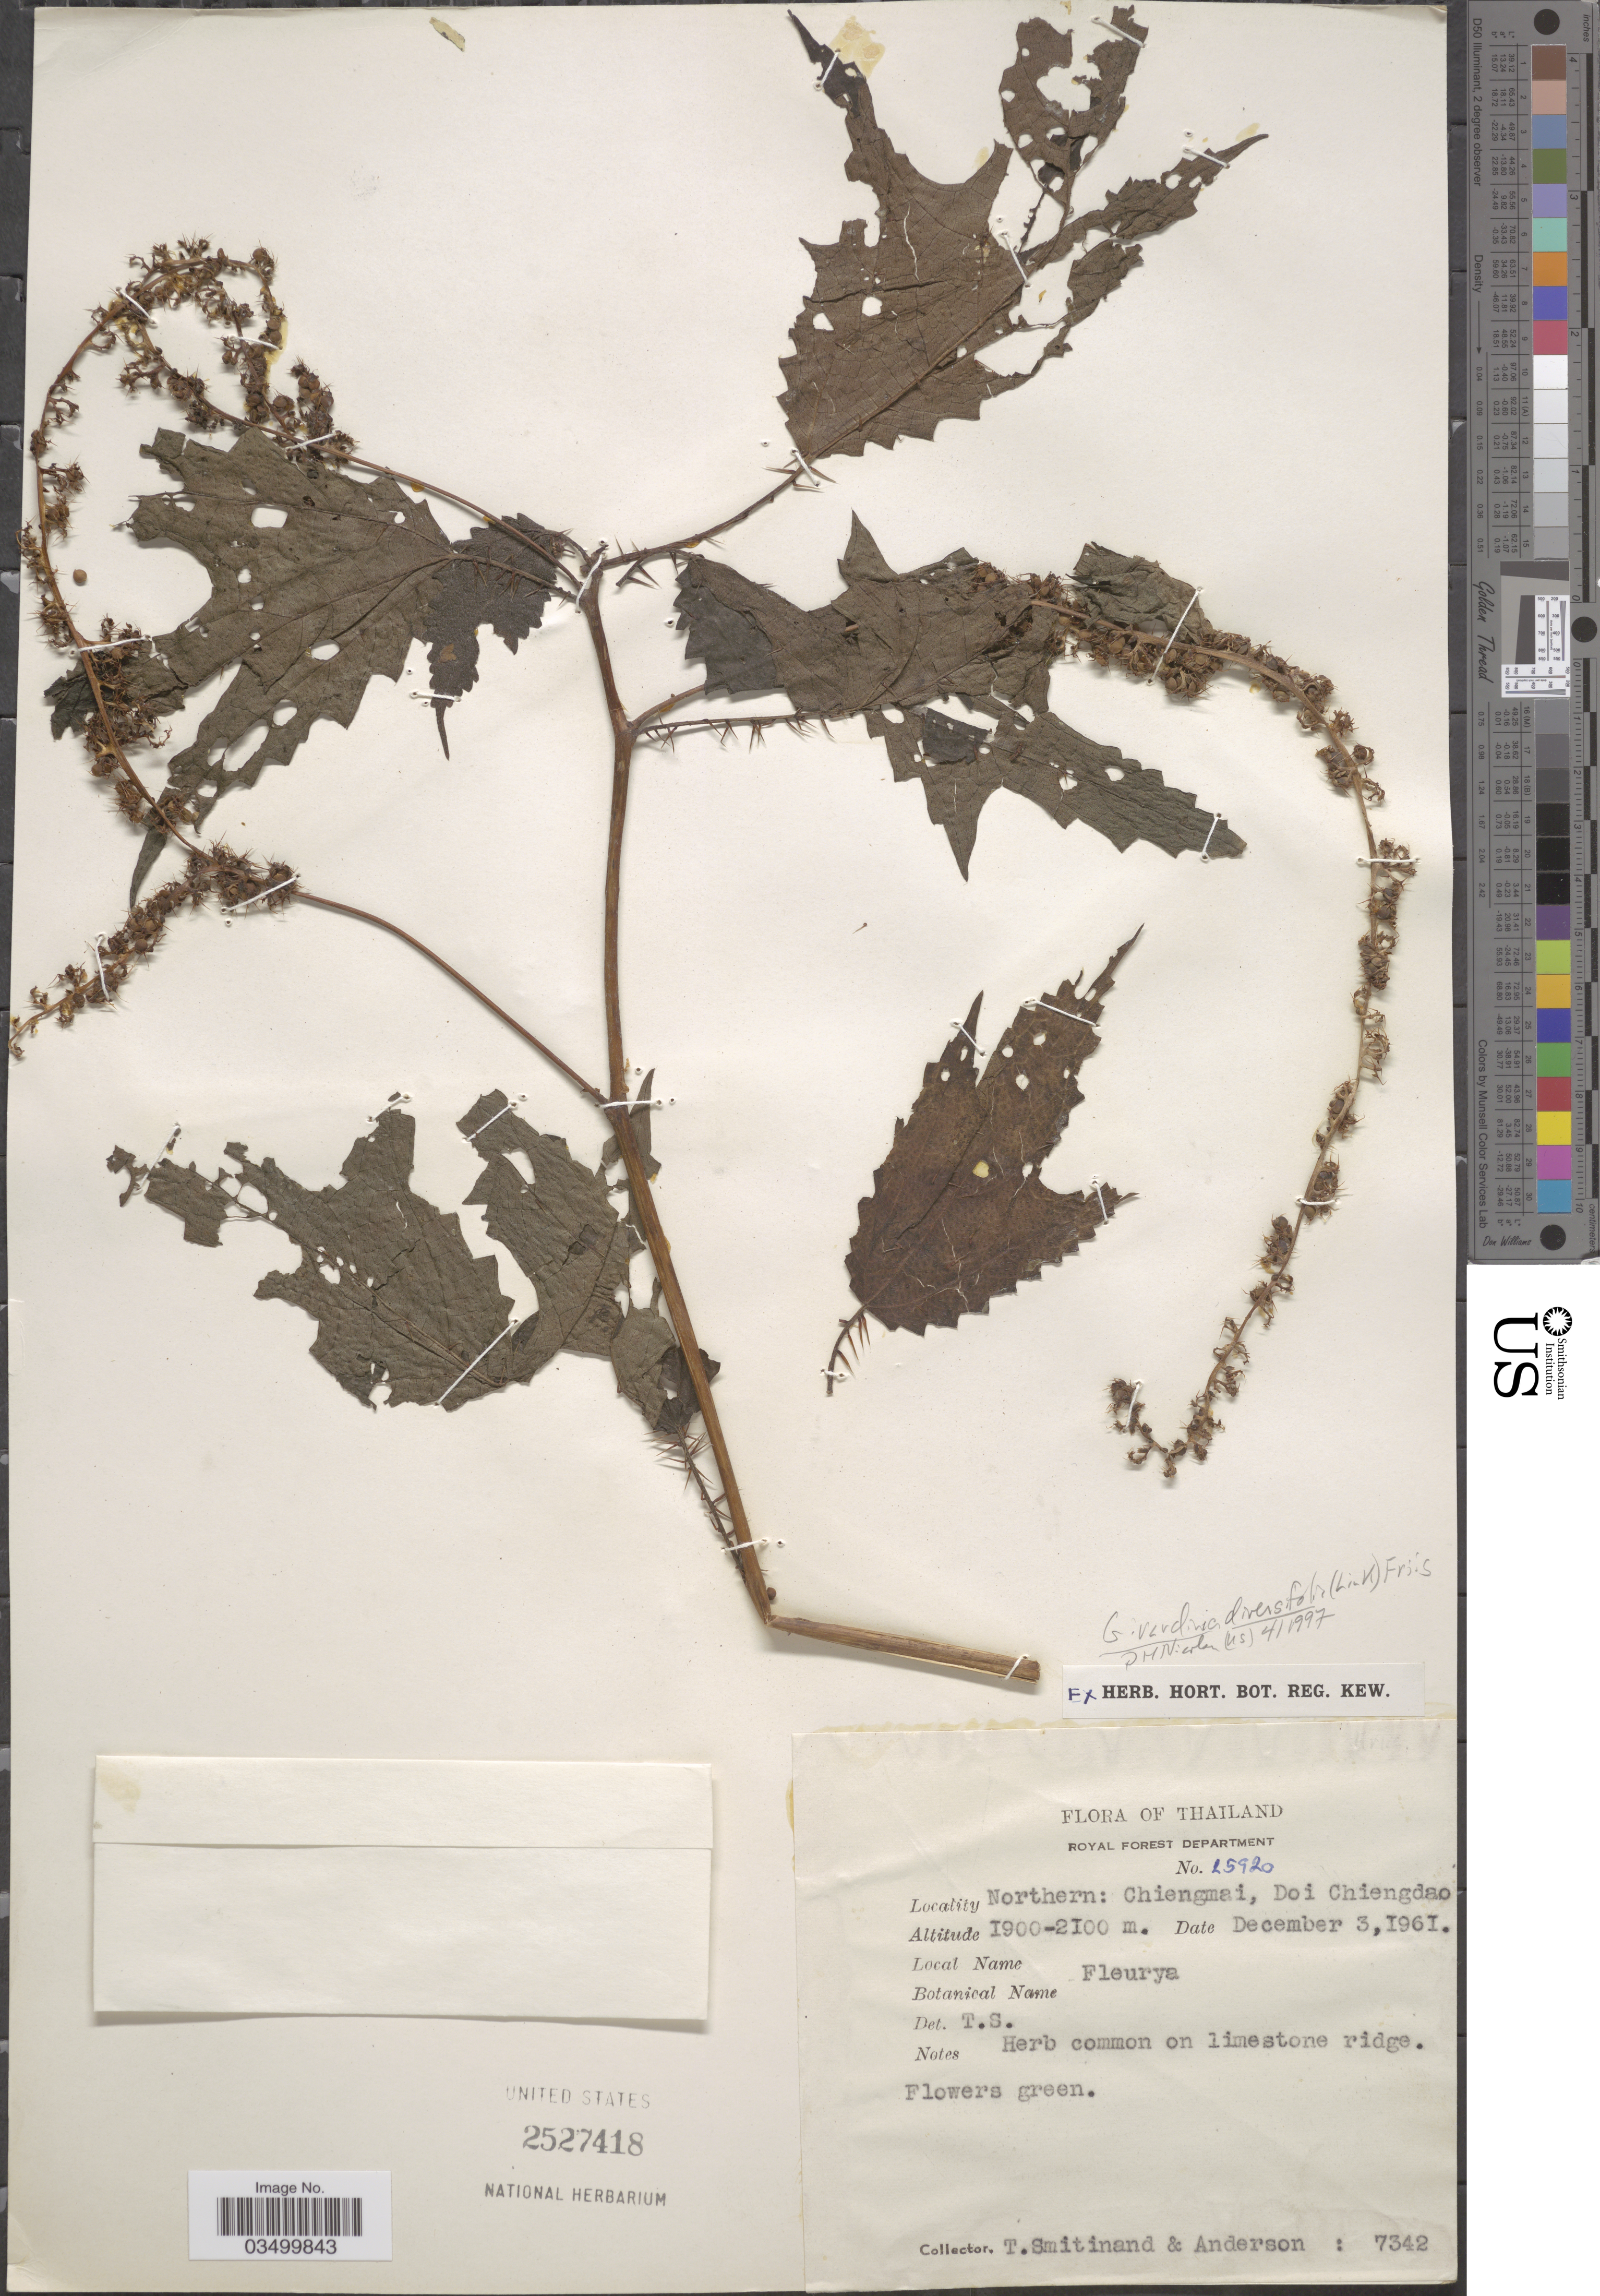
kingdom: Plantae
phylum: Tracheophyta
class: Magnoliopsida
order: Rosales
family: Urticaceae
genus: Girardinia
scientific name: Girardinia diversifolia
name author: (Link) Friis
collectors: T. Smitinand & -- Anderson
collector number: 7342/25920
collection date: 1961-12-03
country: Thailand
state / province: Chiang Mai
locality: Northern: Chiengmai, Doi Chiengdao.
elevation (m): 1900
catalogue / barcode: US 2527418